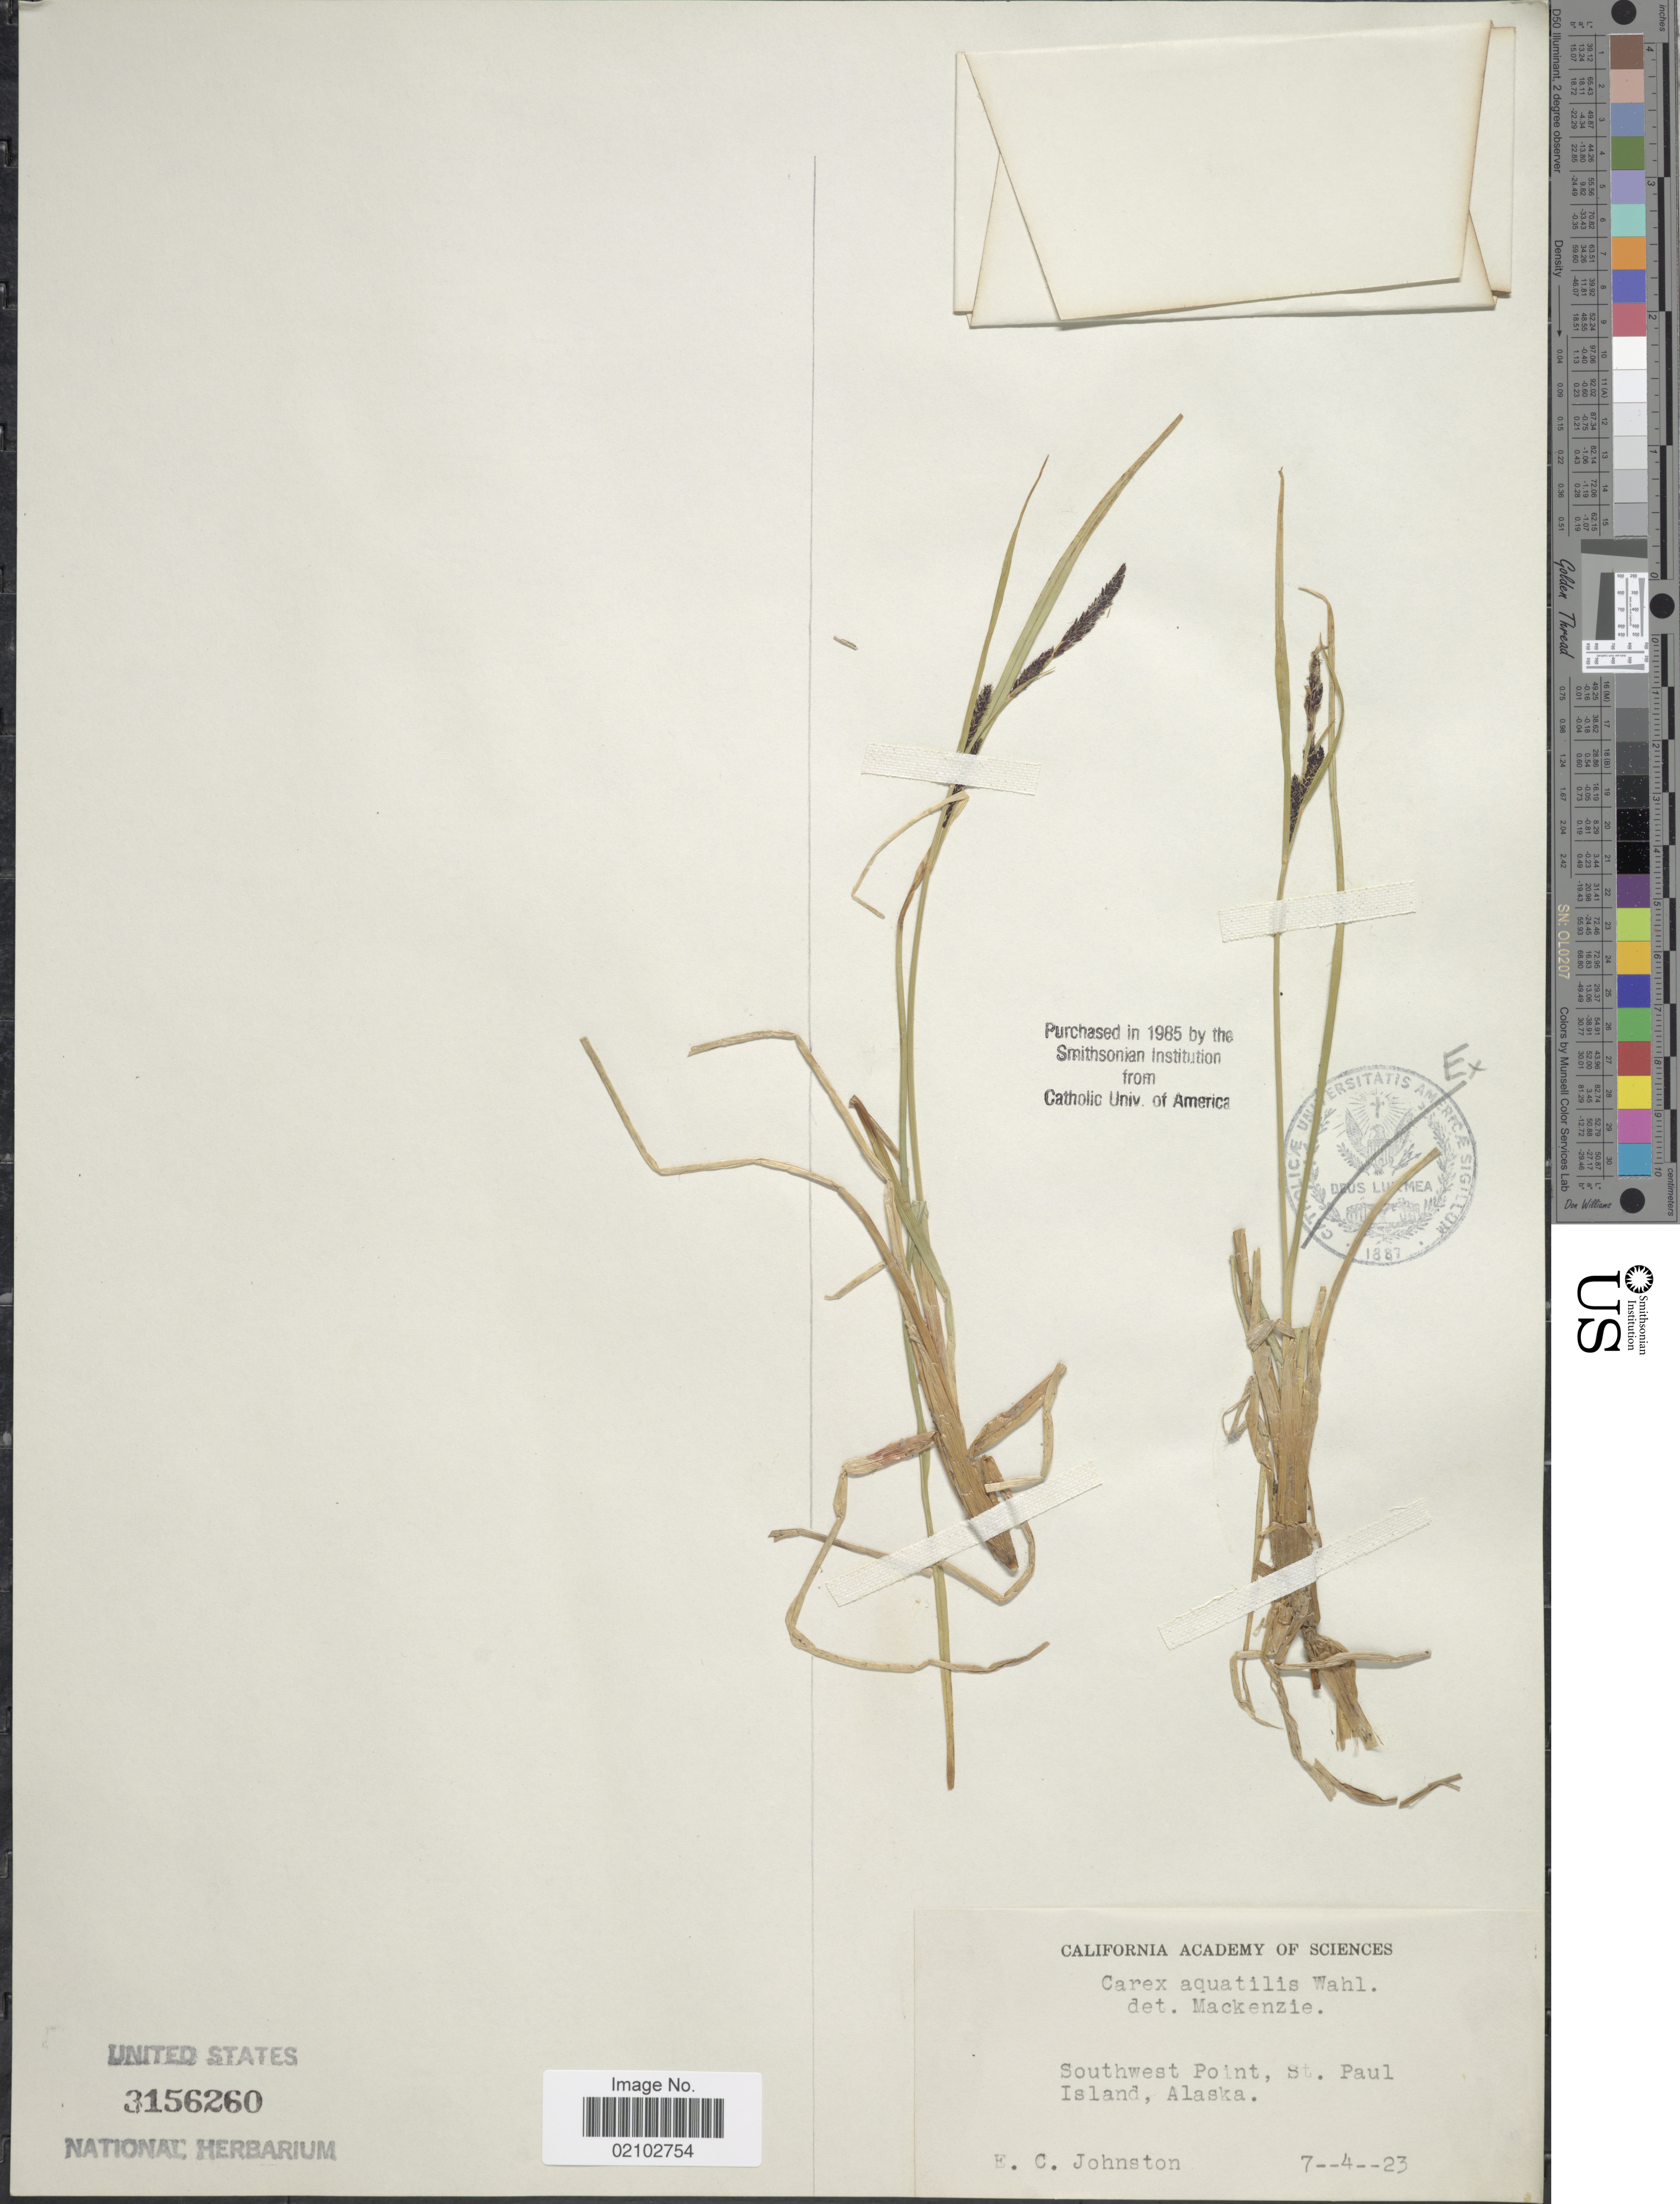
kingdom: Plantae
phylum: Tracheophyta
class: Liliopsida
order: Poales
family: Cyperaceae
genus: Carex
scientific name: Carex aquatilis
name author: Wahlenb.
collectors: E. C. Johnston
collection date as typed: Transcribed d/m/y: 4/7/23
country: United States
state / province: Alaska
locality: Southwest Point, St. Paul Island.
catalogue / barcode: US 3156260